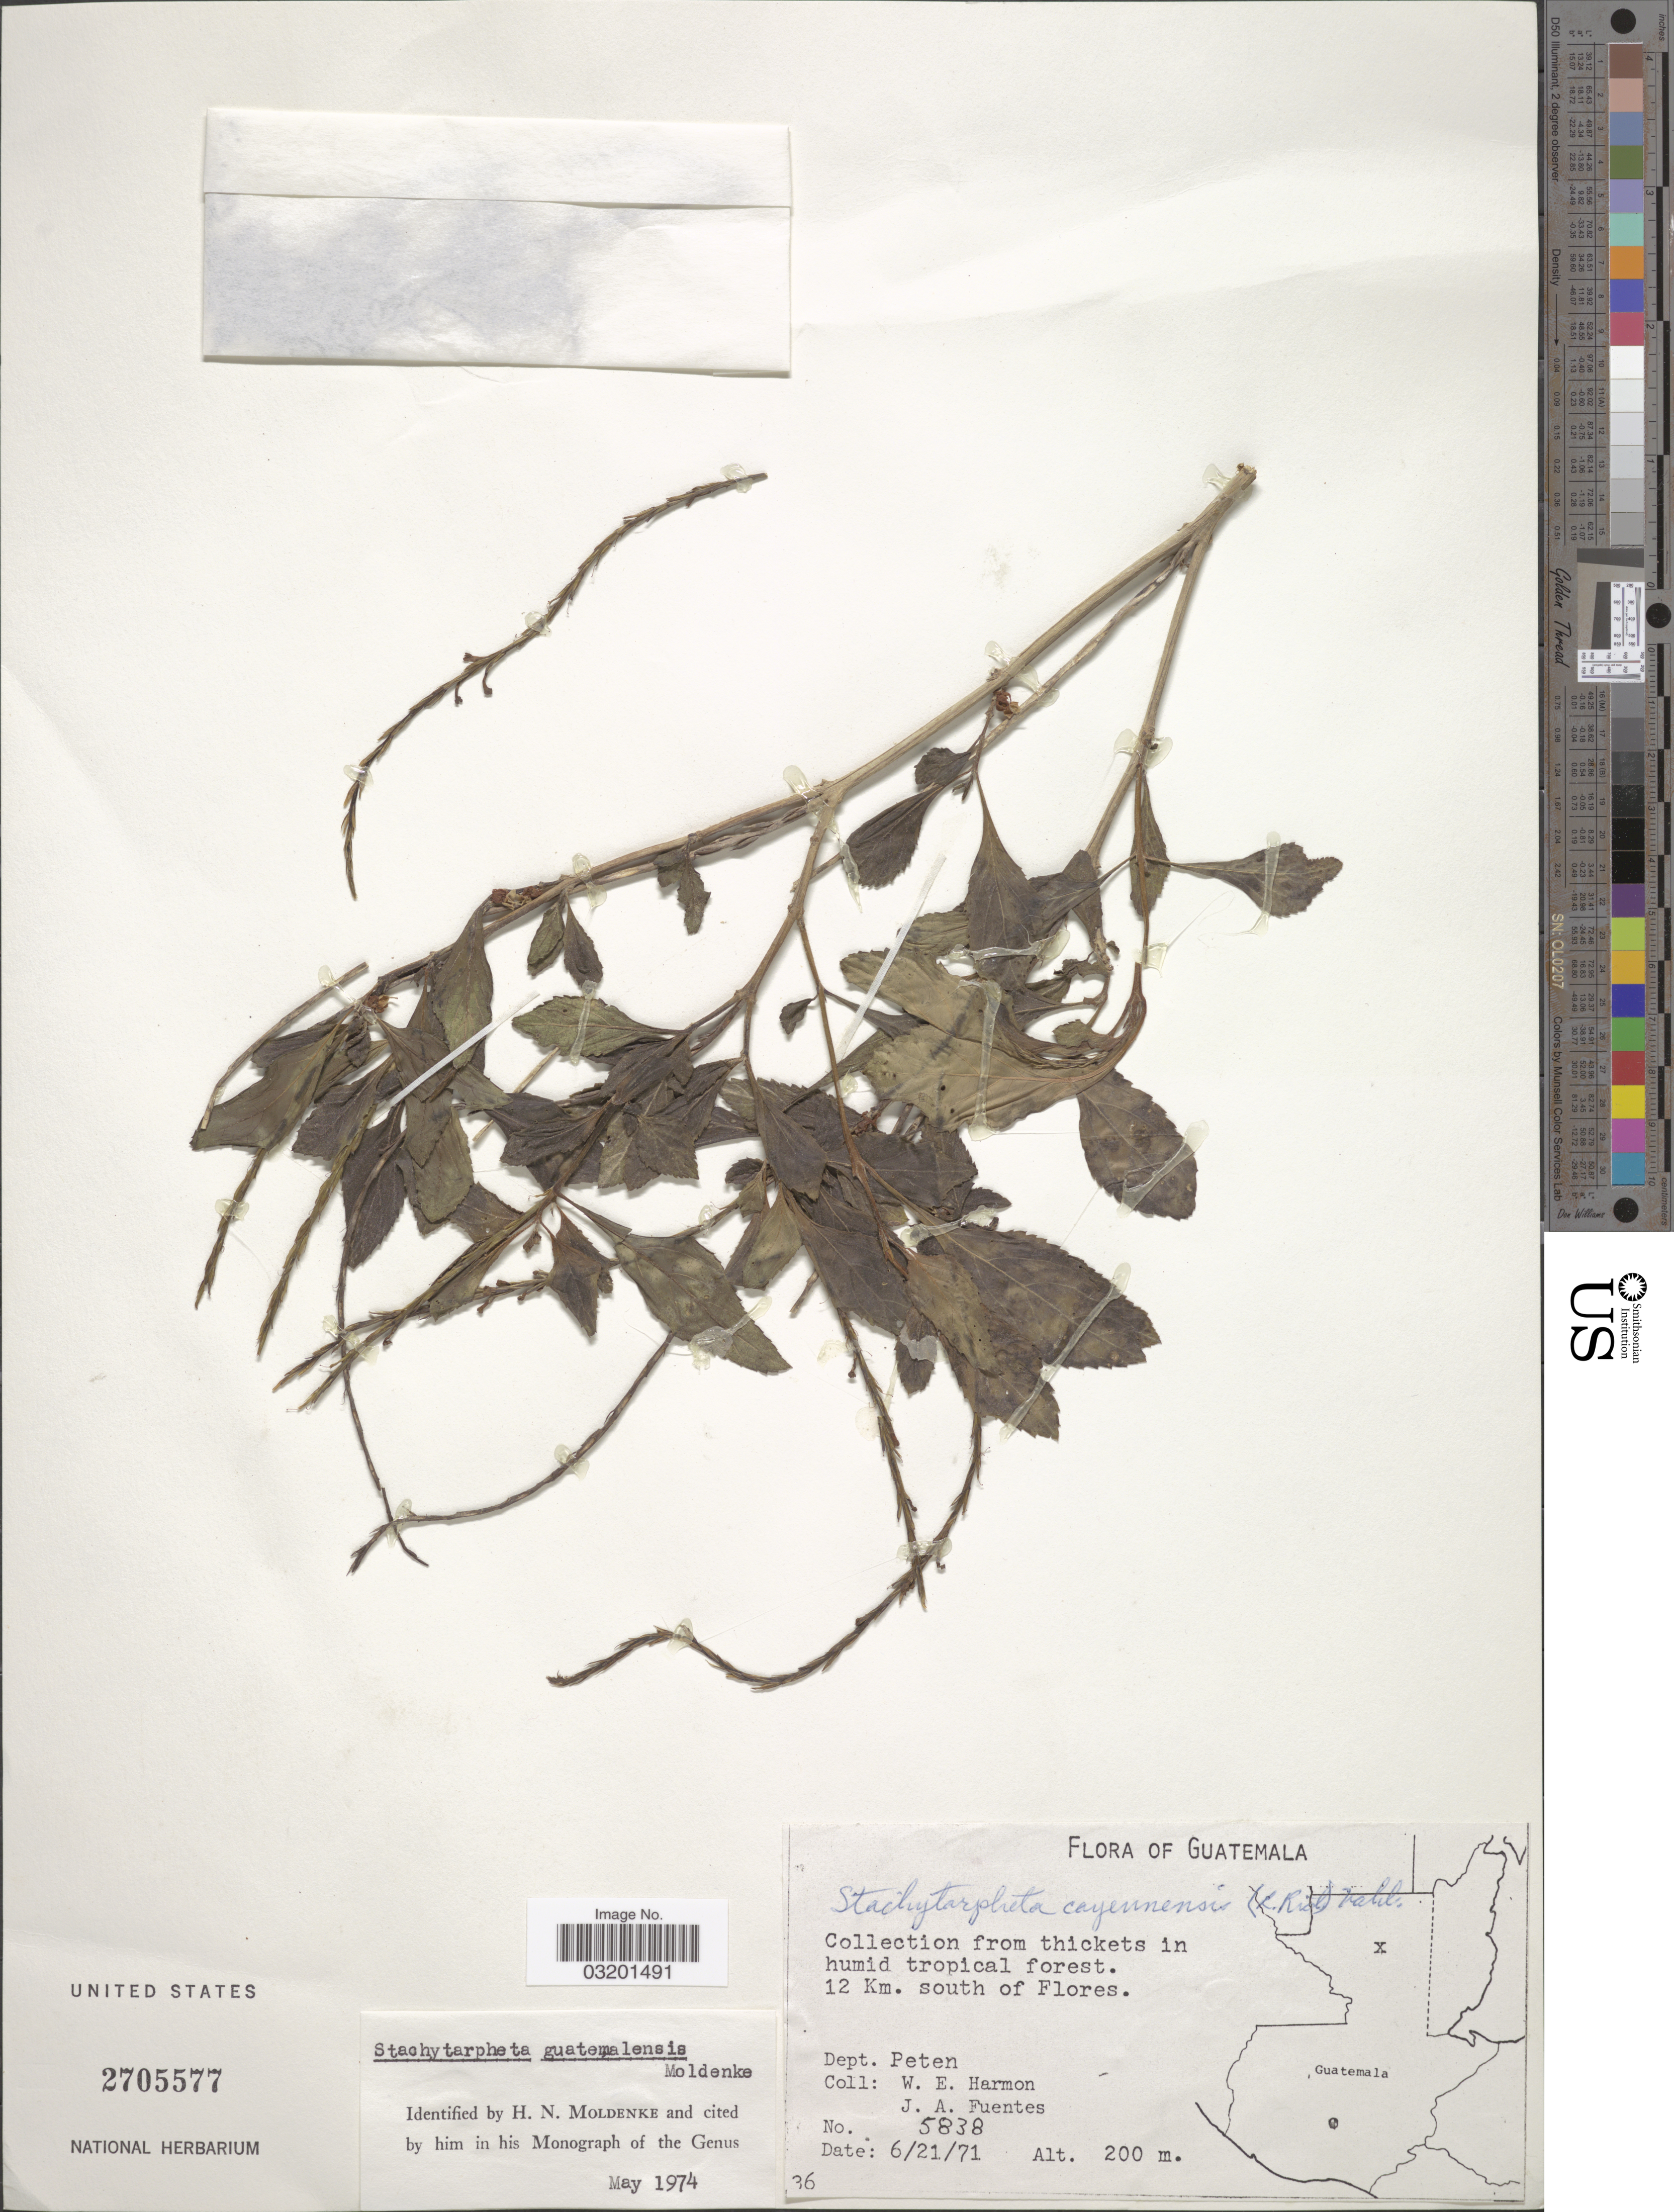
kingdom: Plantae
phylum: Tracheophyta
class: Magnoliopsida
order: Lamiales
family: Verbenaceae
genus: Stachytarpheta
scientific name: Stachytarpheta guatemalensis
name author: Moldenke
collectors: W. E. Harmon & J. Fuentes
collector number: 5838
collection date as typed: Transcribed d/m/y: 21/6/71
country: Guatemala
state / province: El Petén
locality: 12 Km. south of Flores. Dept. Peten.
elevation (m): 200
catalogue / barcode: US 2705577